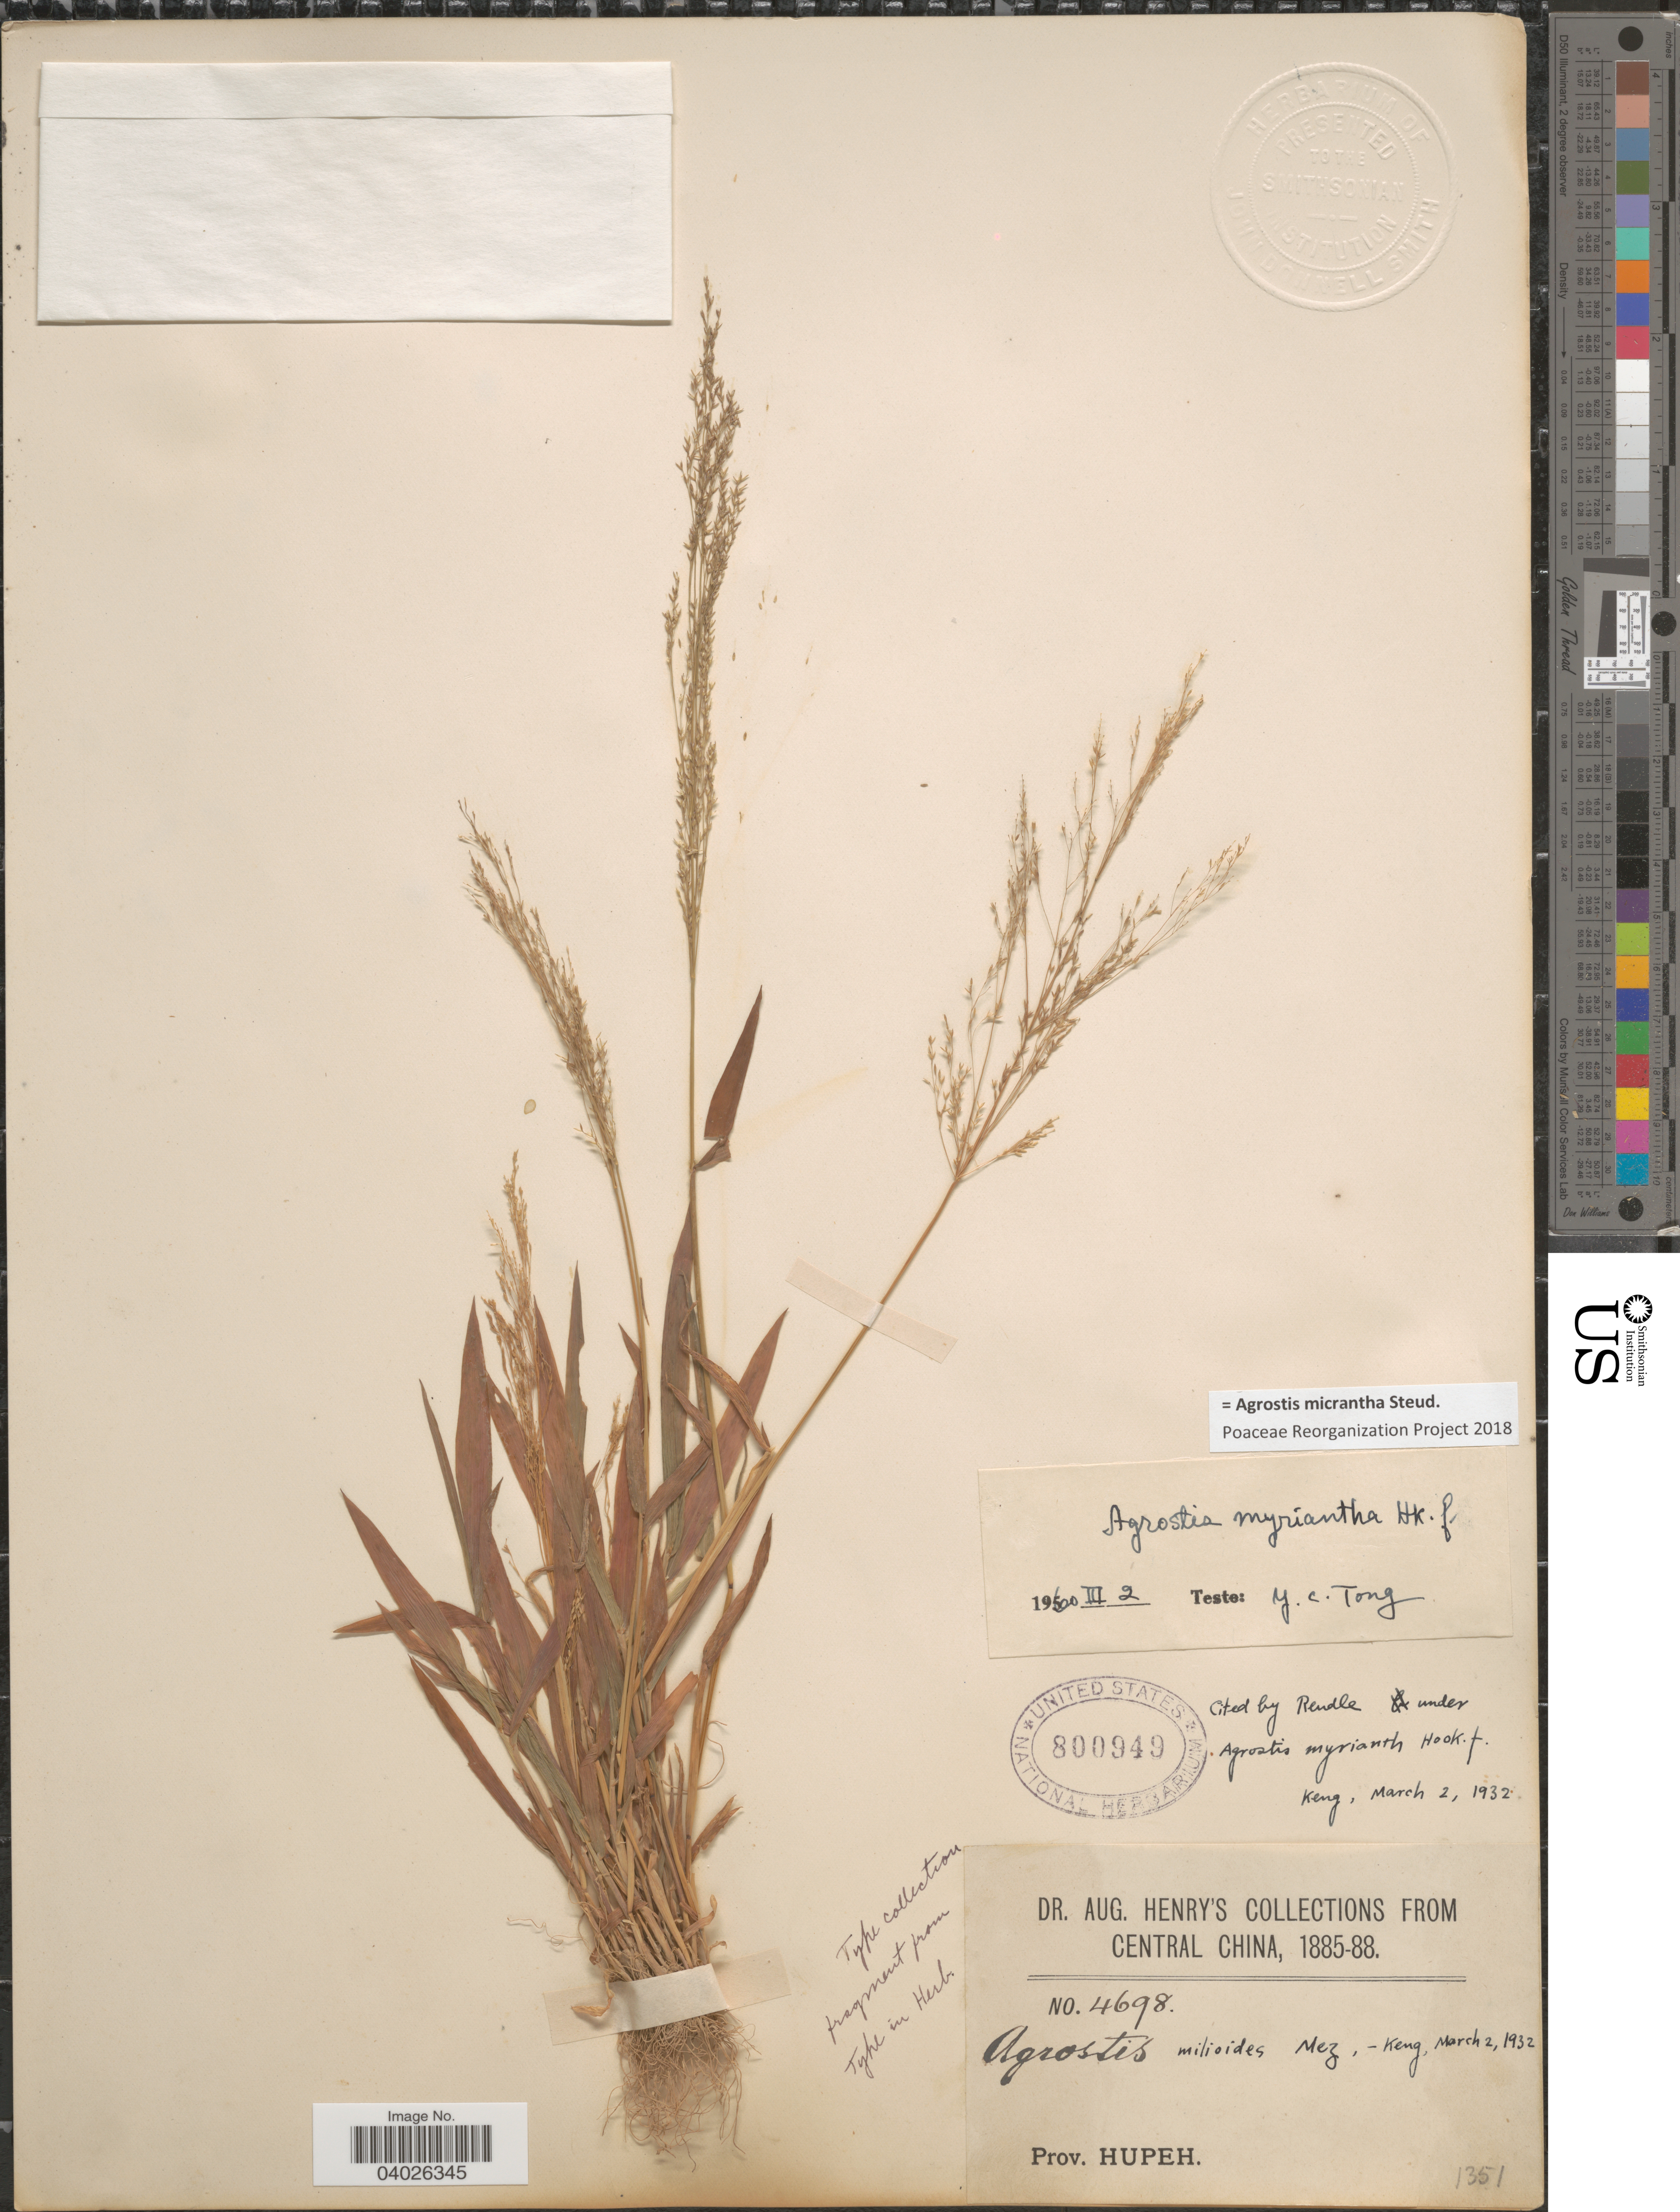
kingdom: Plantae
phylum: Tracheophyta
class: Liliopsida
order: Poales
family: Poaceae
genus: Agrostis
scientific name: Agrostis micrantha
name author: Steud.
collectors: A. Henry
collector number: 4698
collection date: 1885/1888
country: China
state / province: Hubei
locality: Central China. Prov. Hupeh.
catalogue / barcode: US 800949